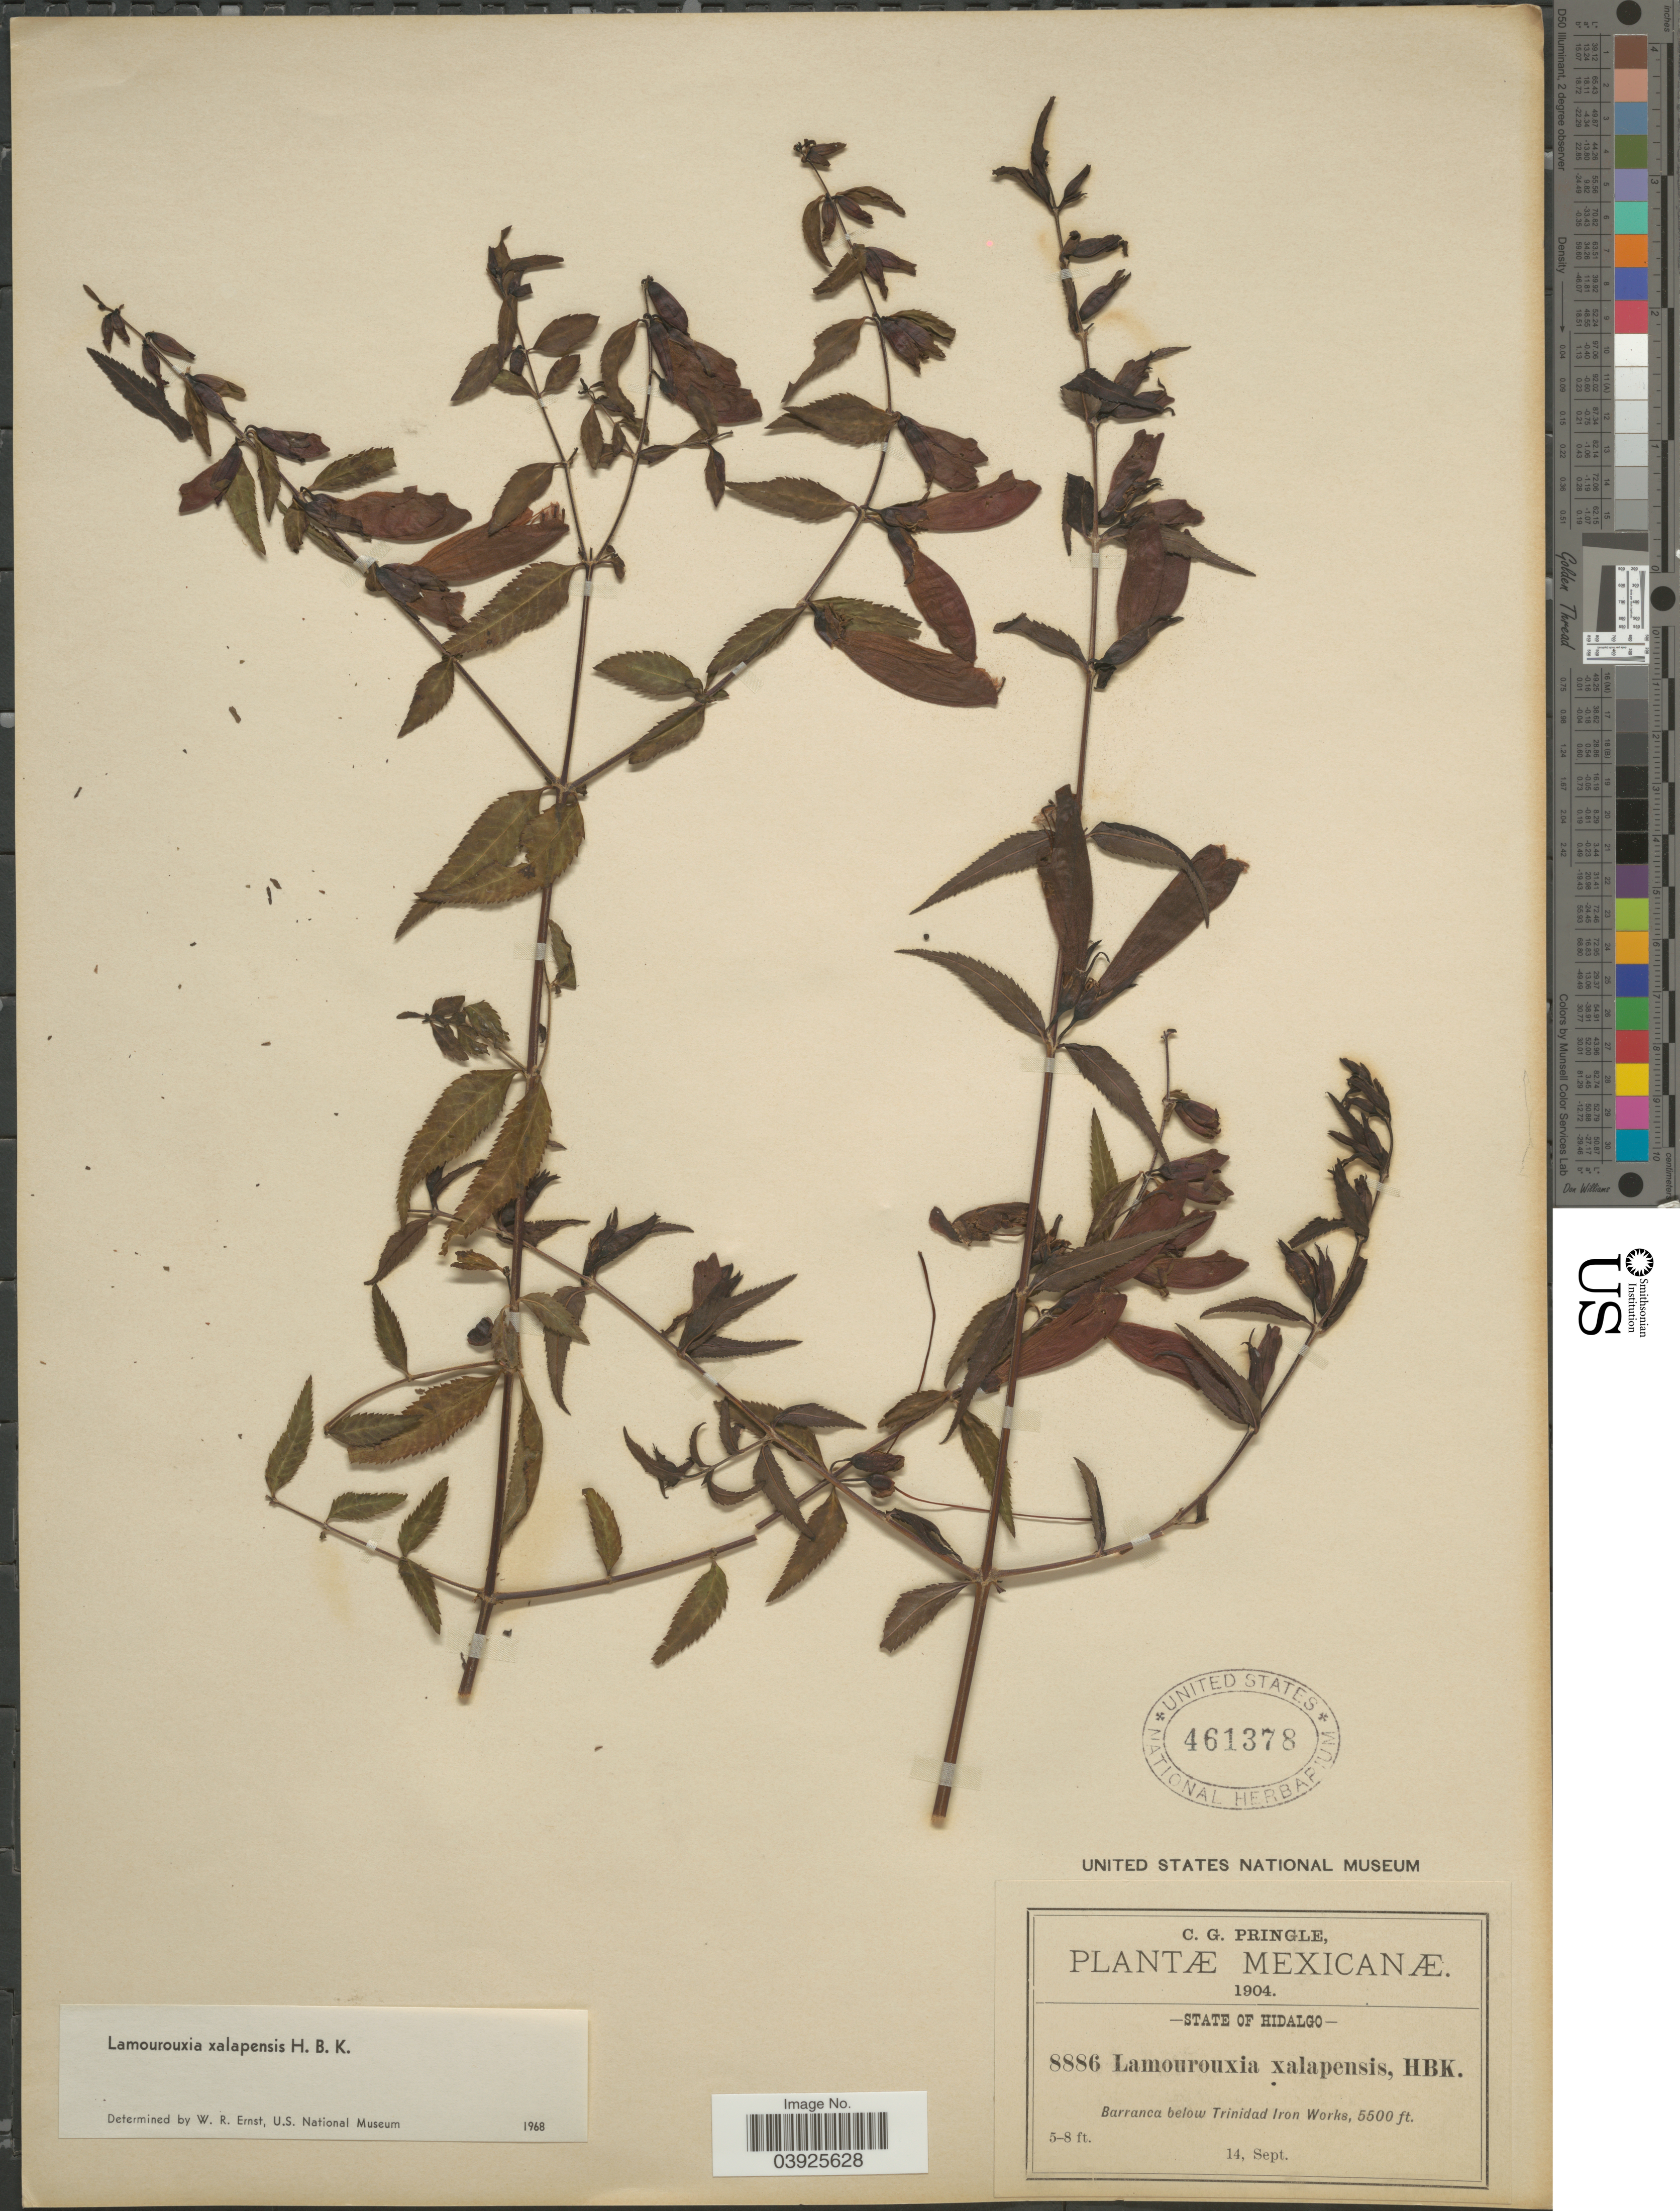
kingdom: Plantae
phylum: Tracheophyta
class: Magnoliopsida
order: Lamiales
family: Orobanchaceae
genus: Lamourouxia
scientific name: Lamourouxia xalapensis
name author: Kunth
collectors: C. G. Pringle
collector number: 8886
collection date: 1904-09-14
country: Mexico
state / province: Hidalgo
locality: Barranca below Trinidad Iron Works.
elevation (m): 1676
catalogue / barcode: US 461378